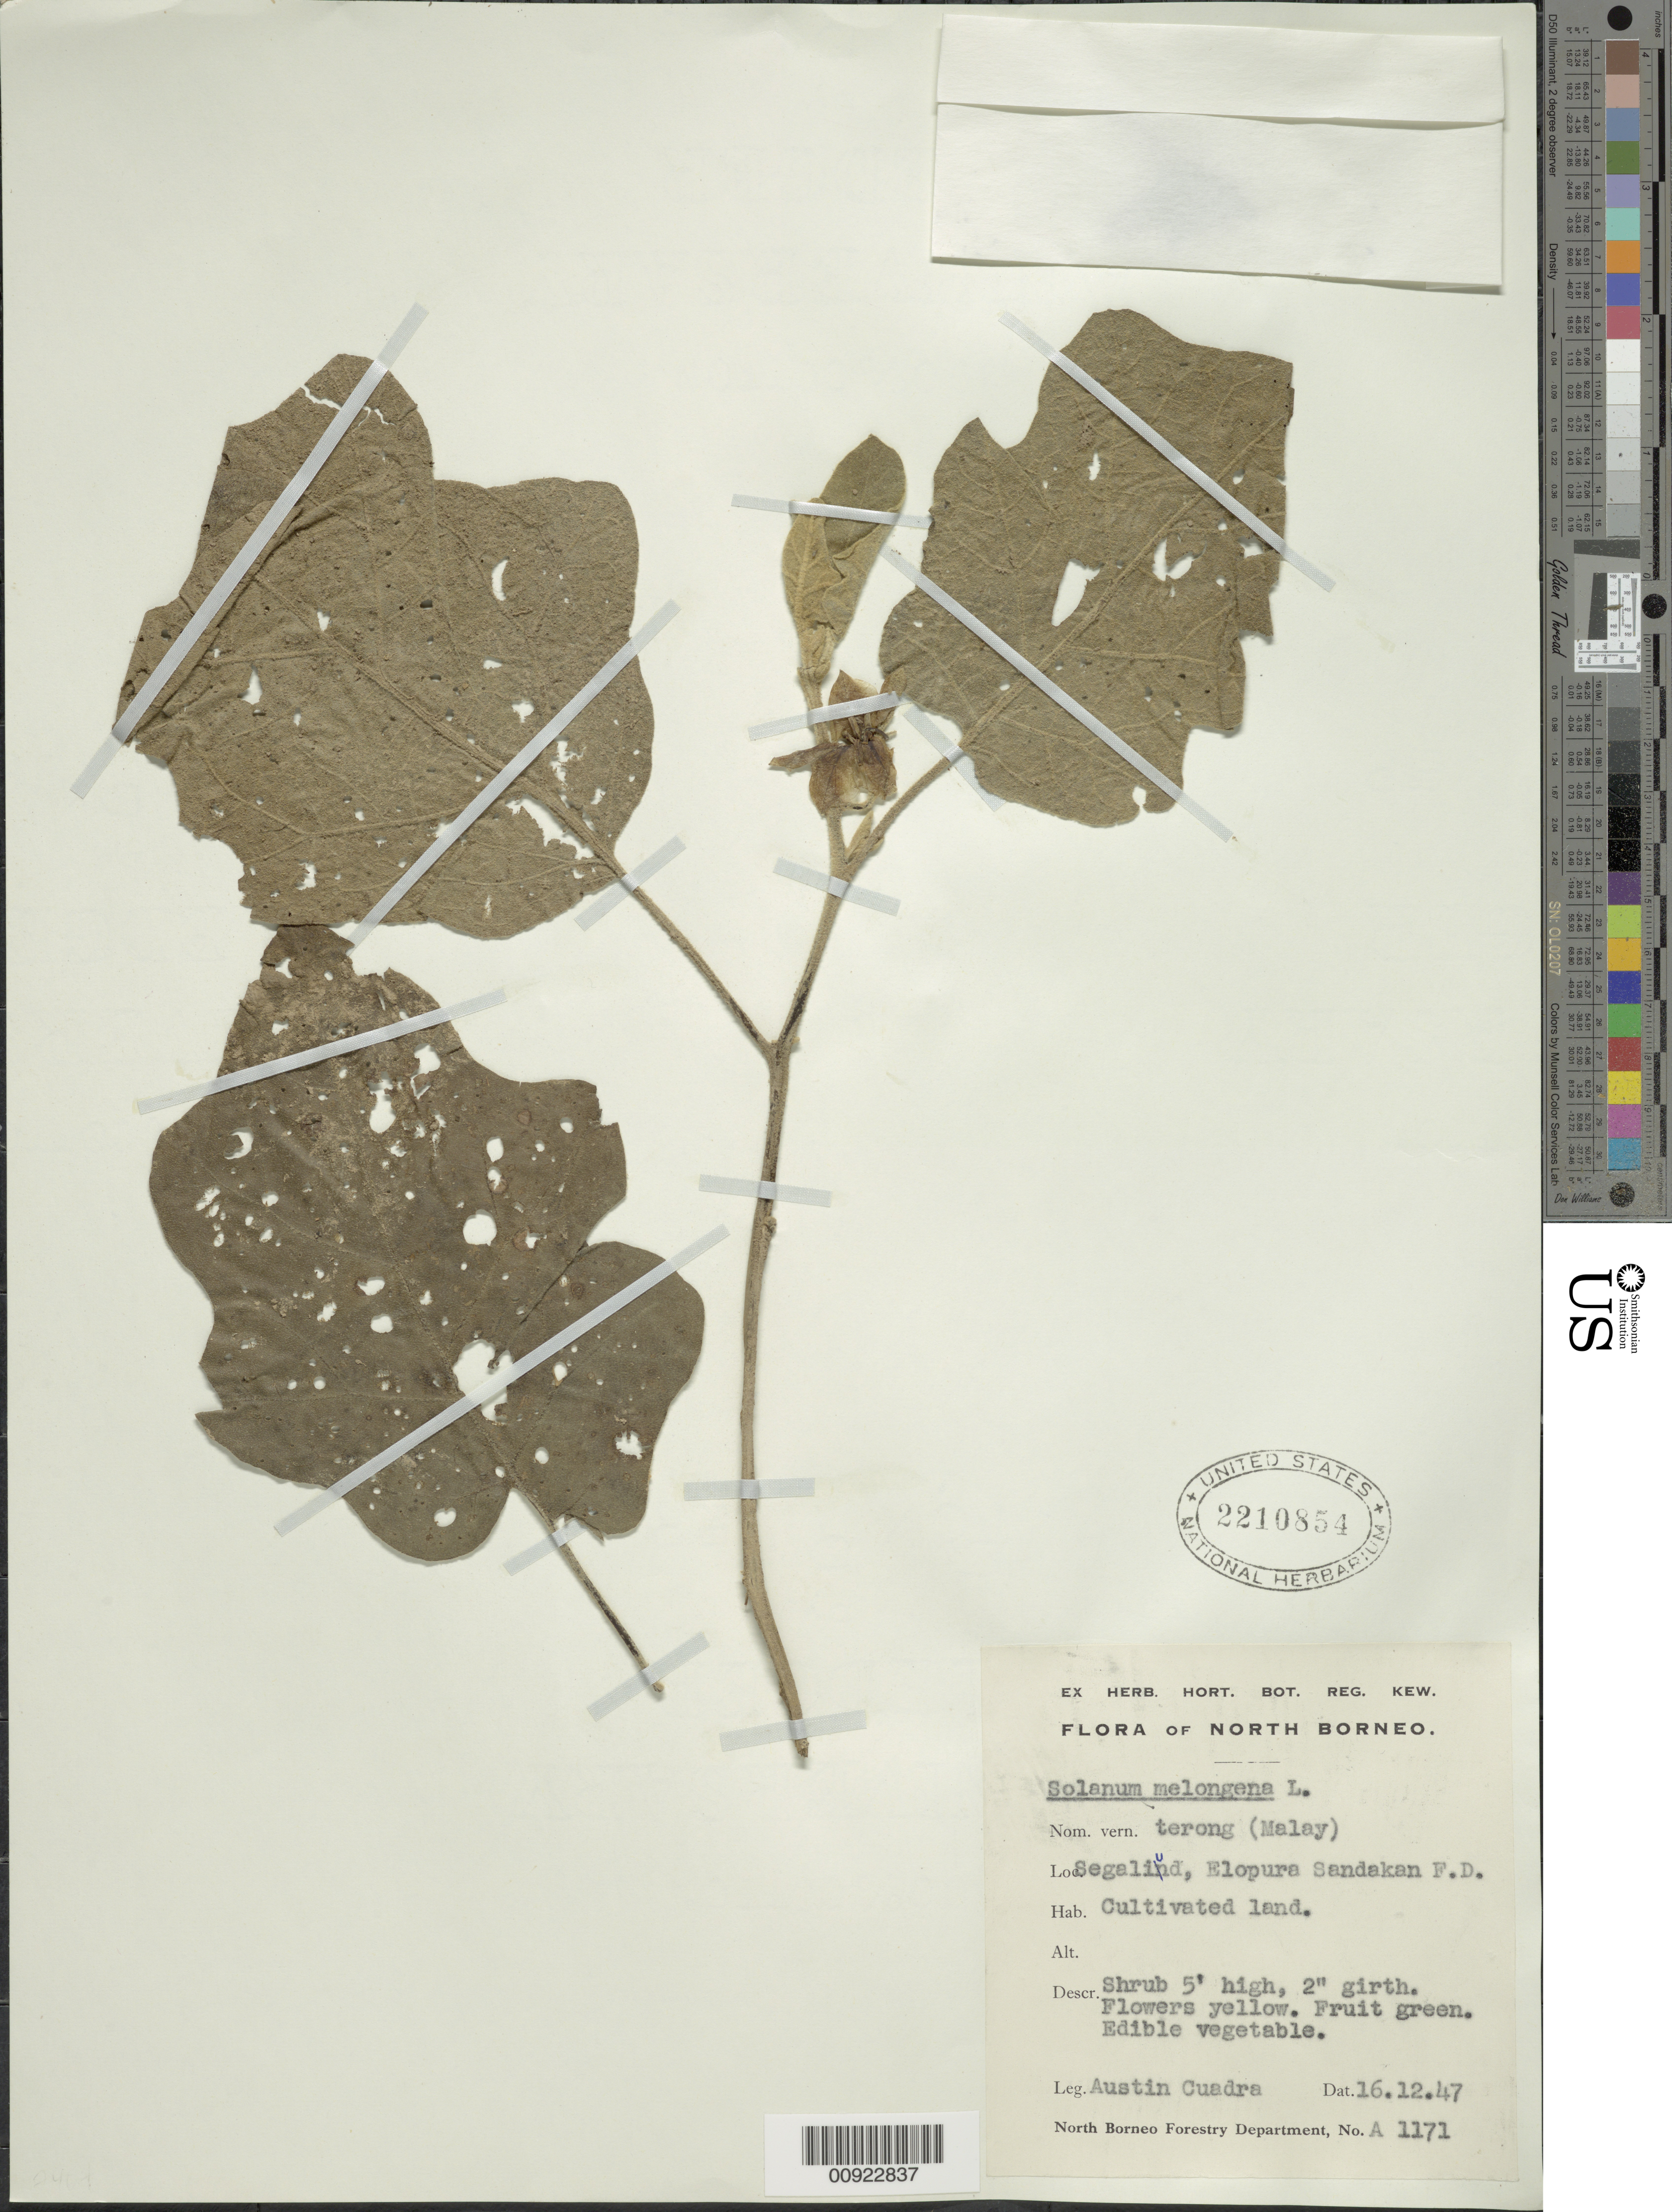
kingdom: Plantae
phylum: Tracheophyta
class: Magnoliopsida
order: Solanales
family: Solanaceae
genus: Solanum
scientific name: Solanum melongena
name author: L.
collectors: A. Cuadra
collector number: A 1171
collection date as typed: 16 Dec 1947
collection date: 1947-12-16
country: Malaysia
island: Sabah I.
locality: Segaliud, Elopura Sandakan F.D.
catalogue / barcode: US 2210854